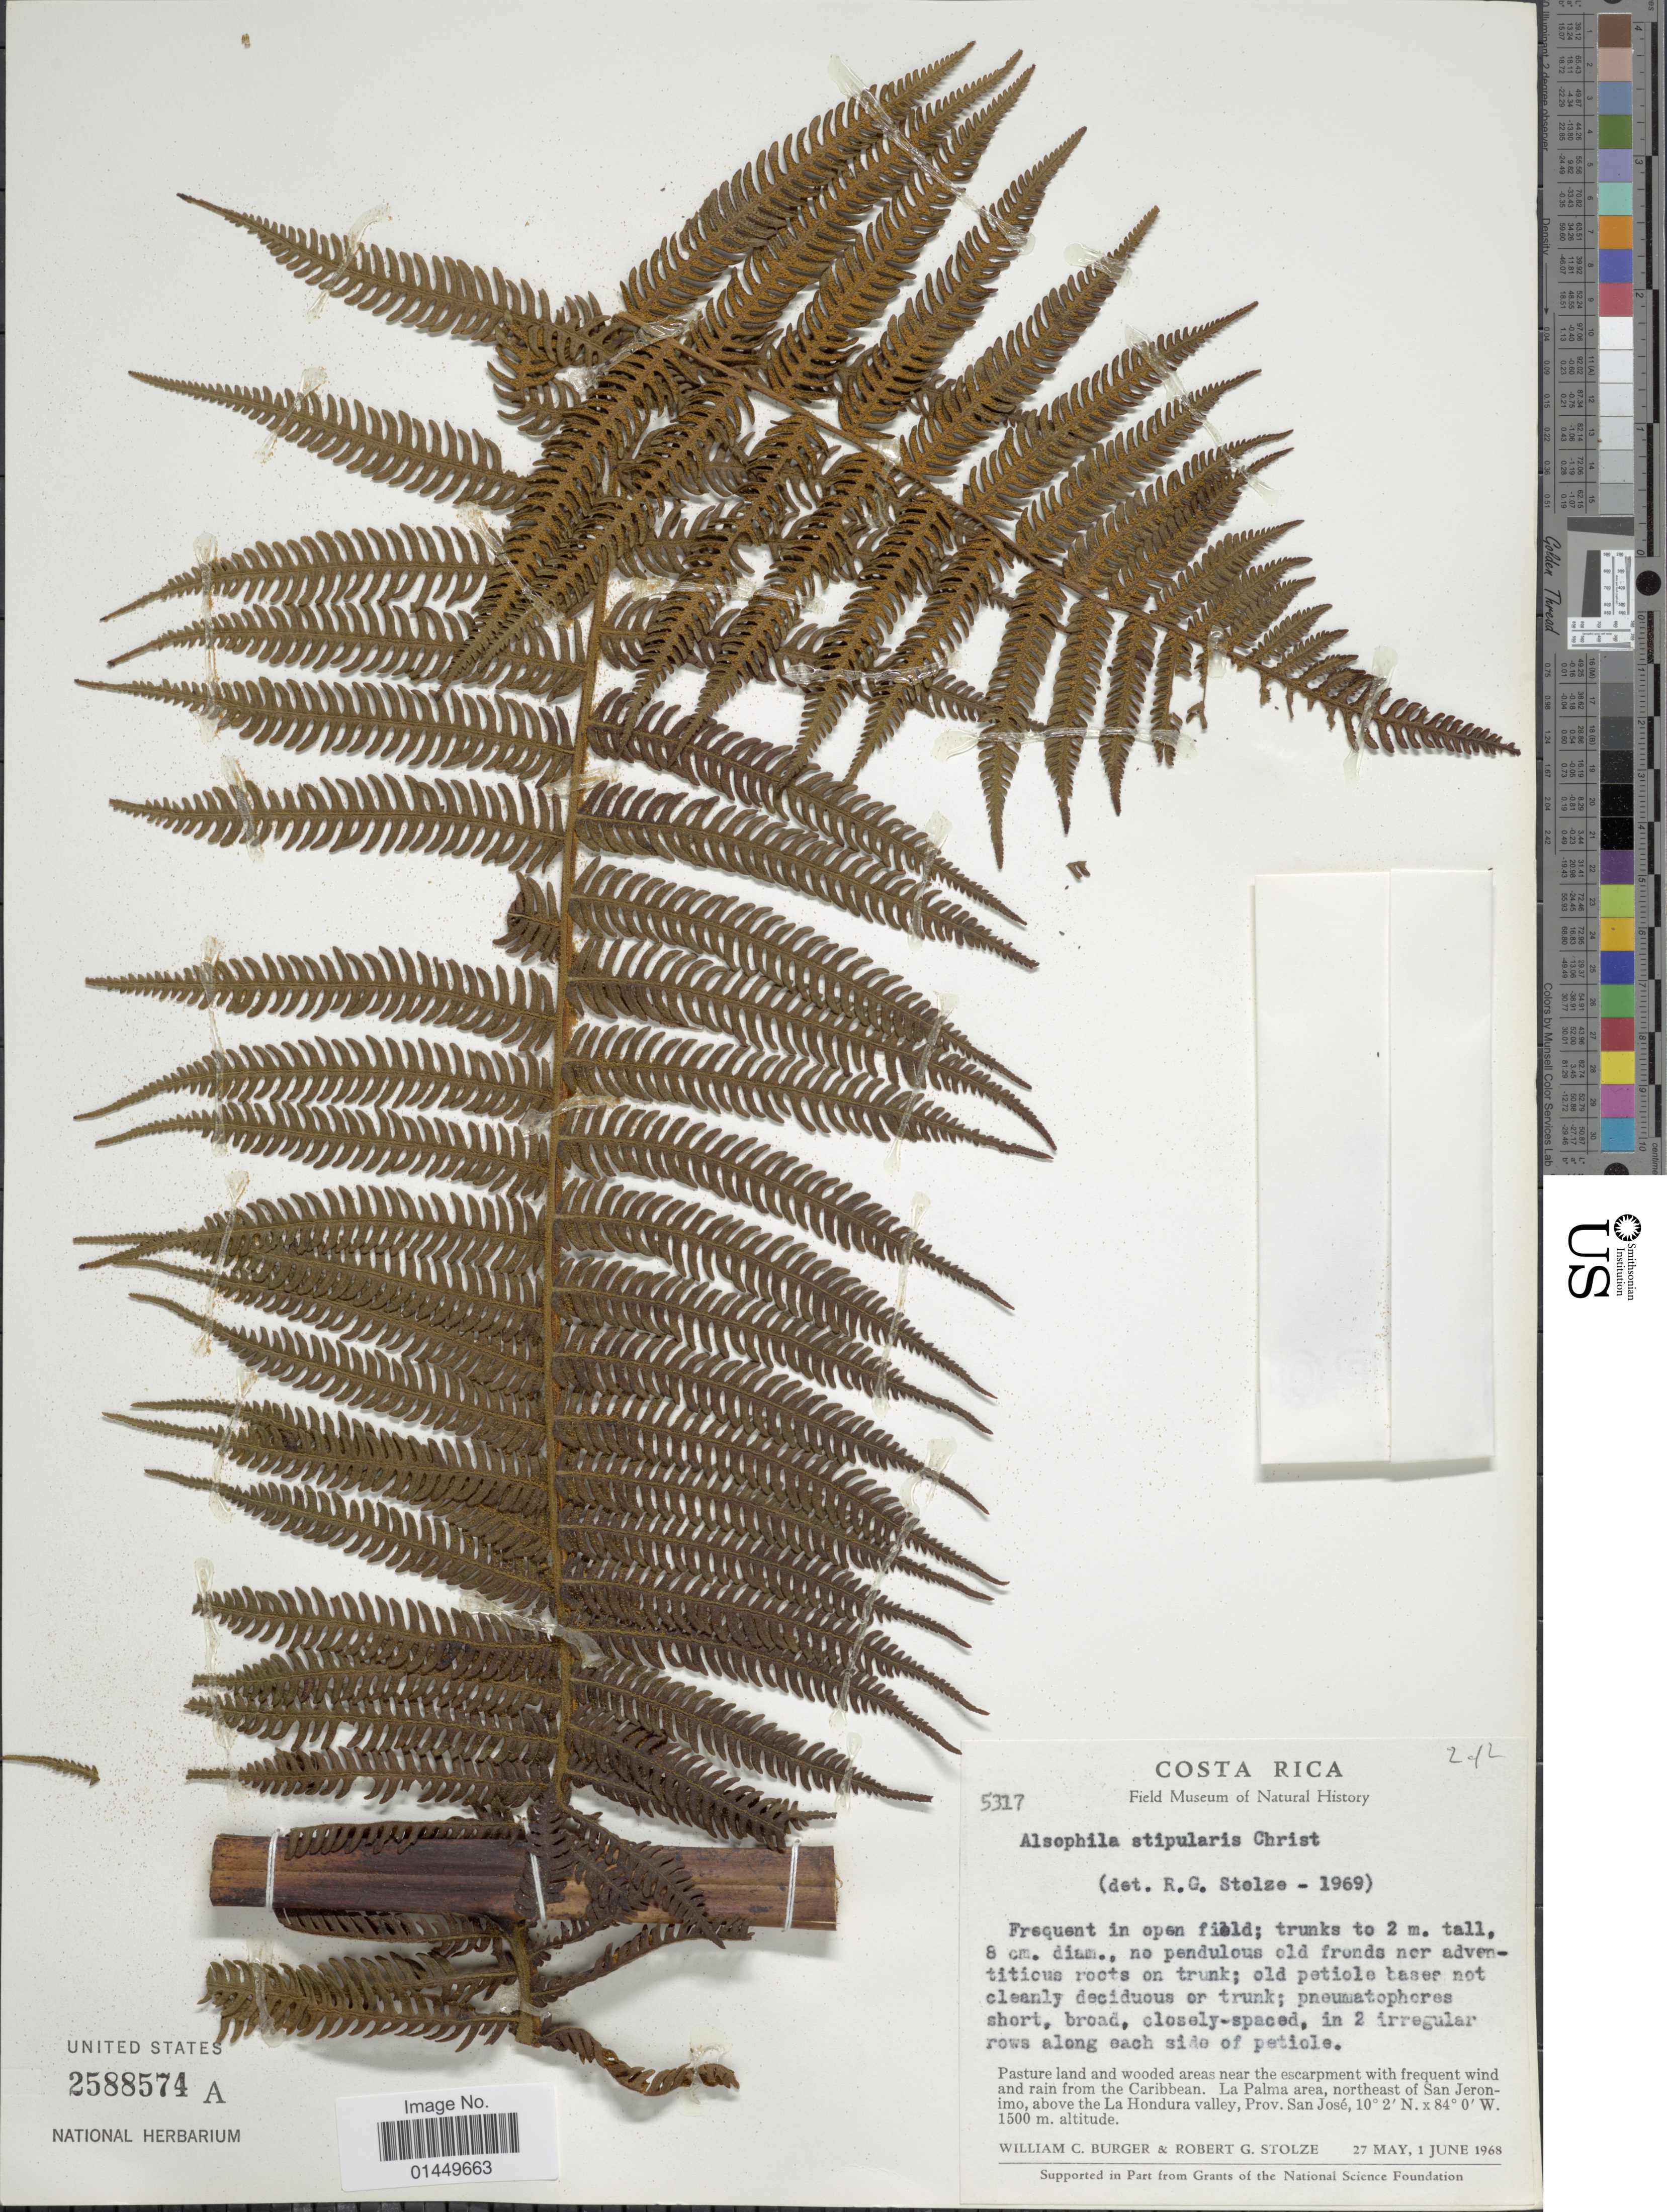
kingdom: Plantae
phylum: Tracheophyta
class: Polypodiopsida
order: Cyatheales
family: Cyatheaceae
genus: Cyathea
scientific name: Cyathea stipularis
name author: (Christ) Domin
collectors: W. Burger & R. G. Stolze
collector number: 5317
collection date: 1968-05-27/1968-06-01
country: Costa Rica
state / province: San José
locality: La Palma area, northeast of San Jeronimo, above the La Hondura valley, Prov. San Jose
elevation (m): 1500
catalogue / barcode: US 2588574A